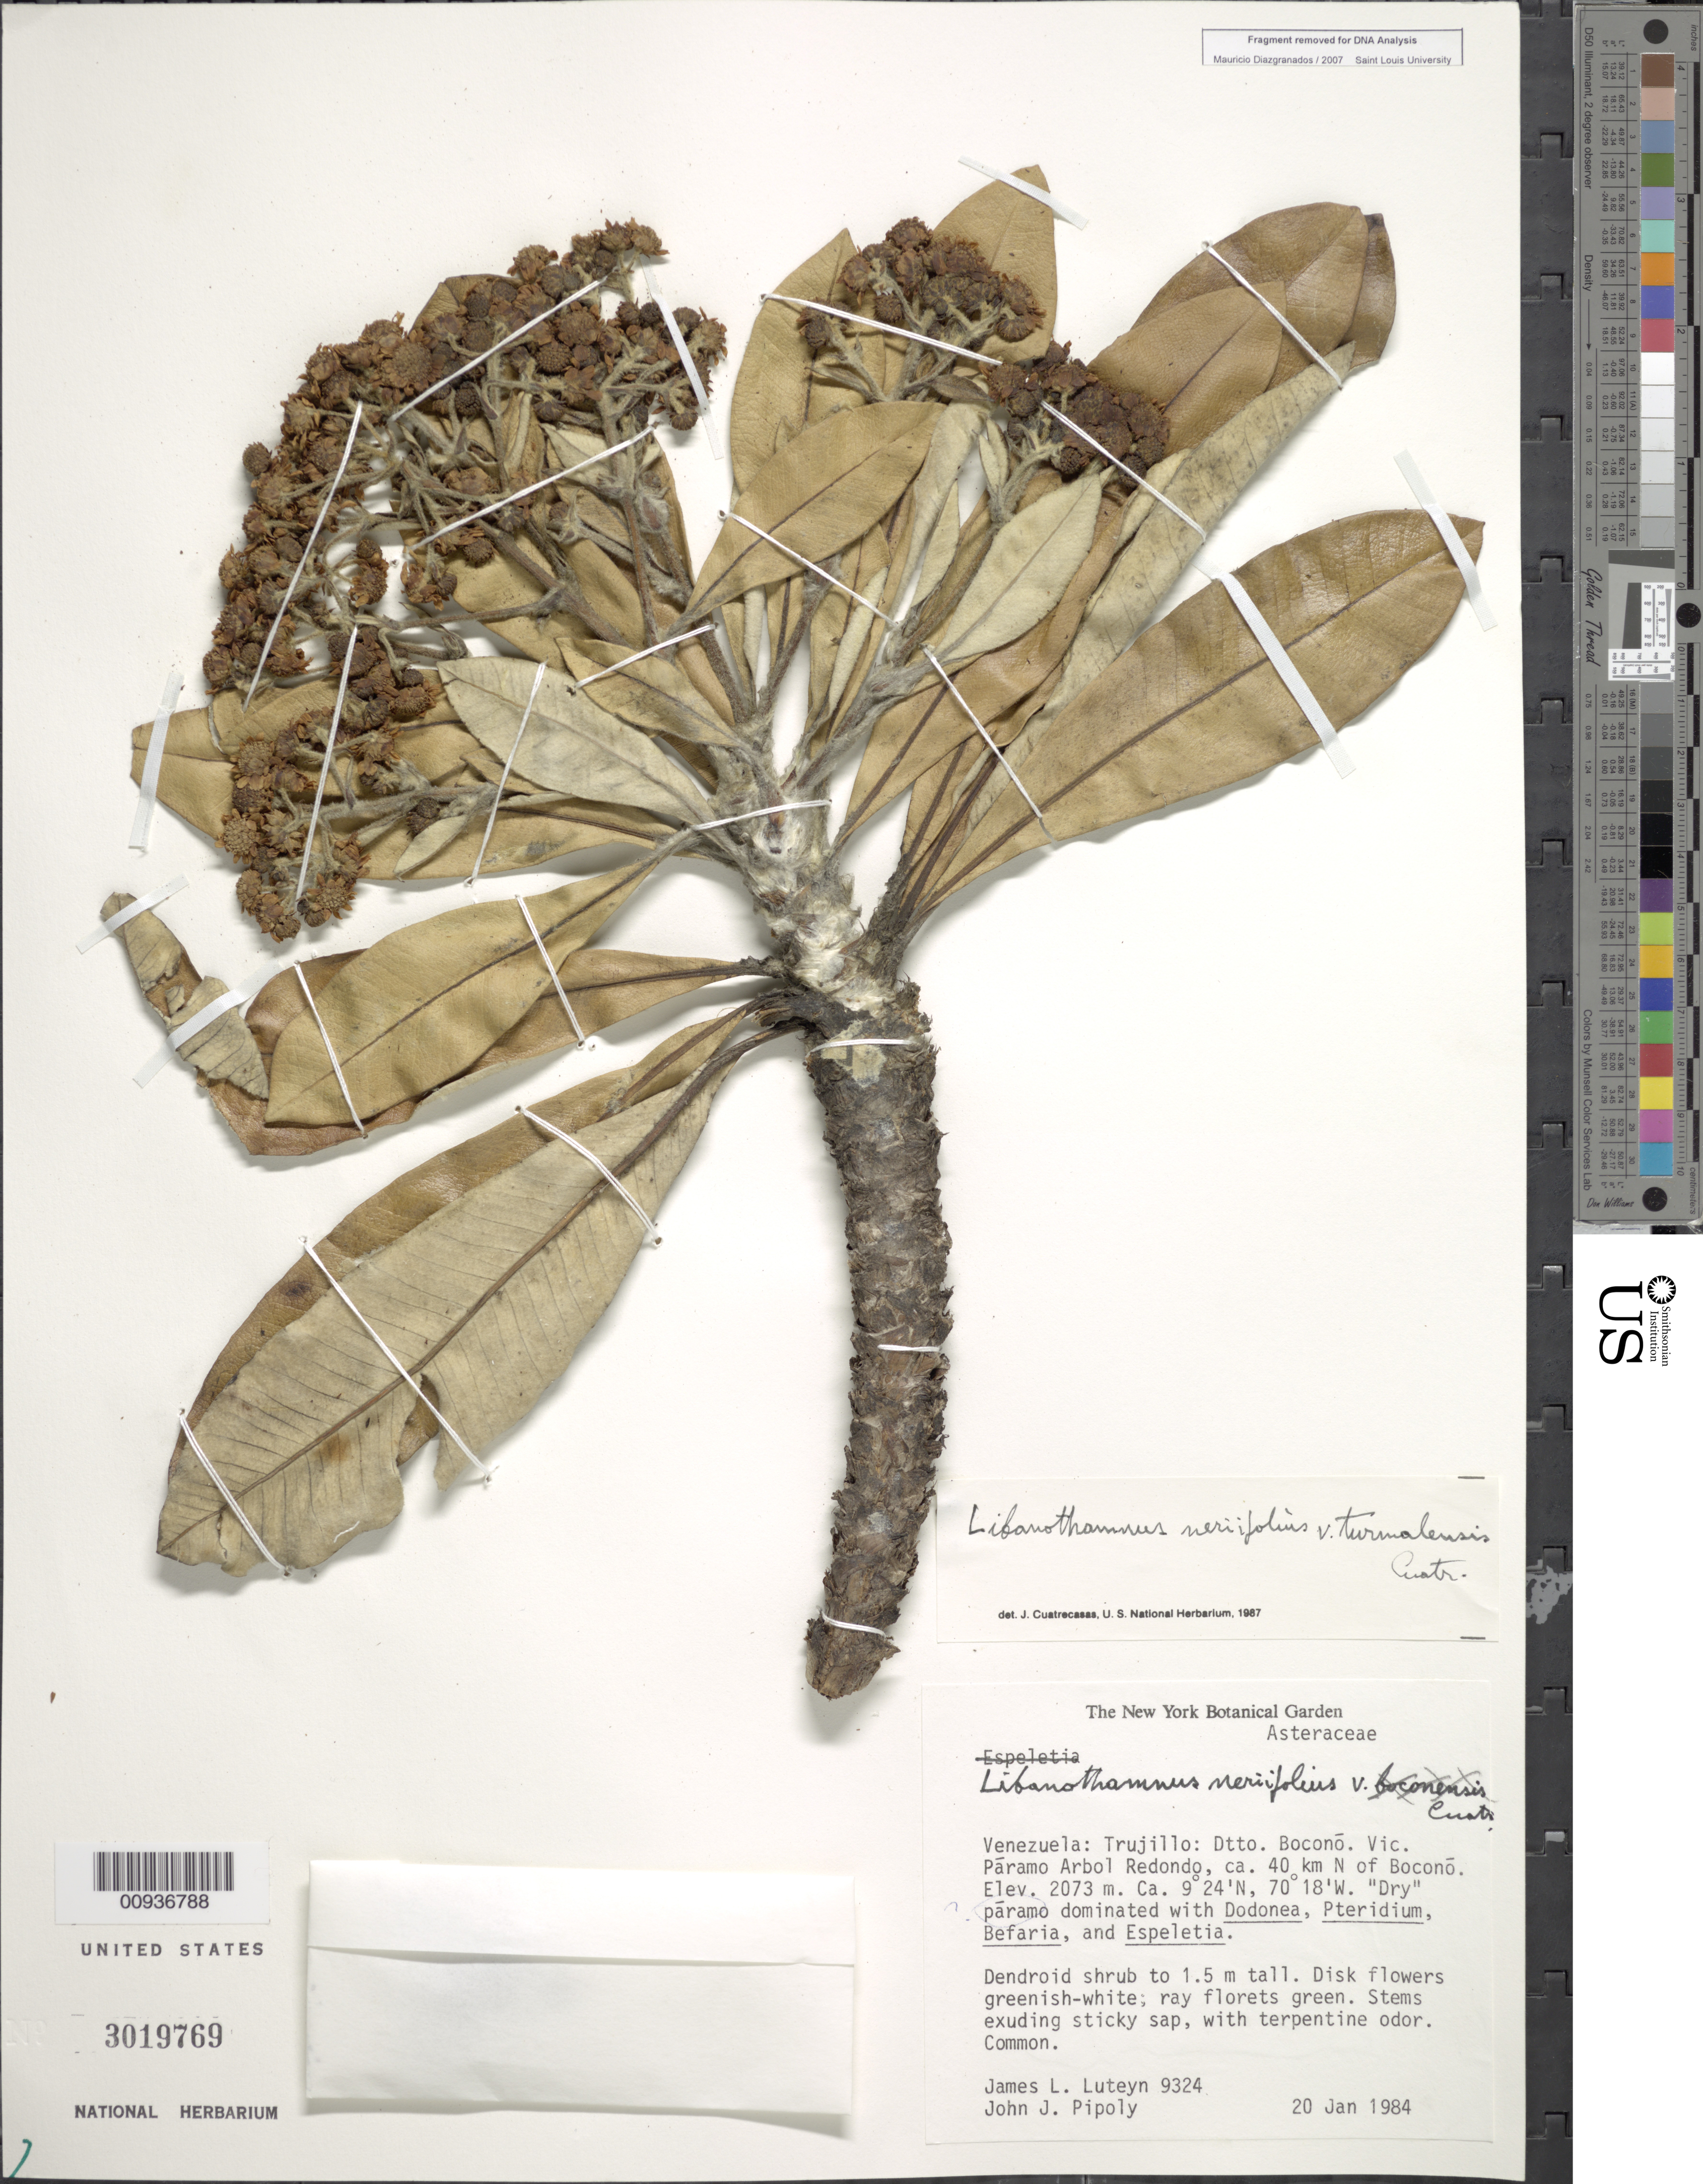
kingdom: Plantae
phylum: Tracheophyta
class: Magnoliopsida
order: Asterales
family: Asteraceae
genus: Libanothamnus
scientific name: Libanothamnus neriifolius var. turmalensis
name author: Cuatrec.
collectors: J. L. Luteyn & J. J. Pipoly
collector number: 9324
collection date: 1984-01-20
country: Venezuela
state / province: Trujillo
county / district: Boconó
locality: Páramo Árbol Redondo. Ca. 40 km N of Boconó.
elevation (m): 2073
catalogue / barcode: US 3019769